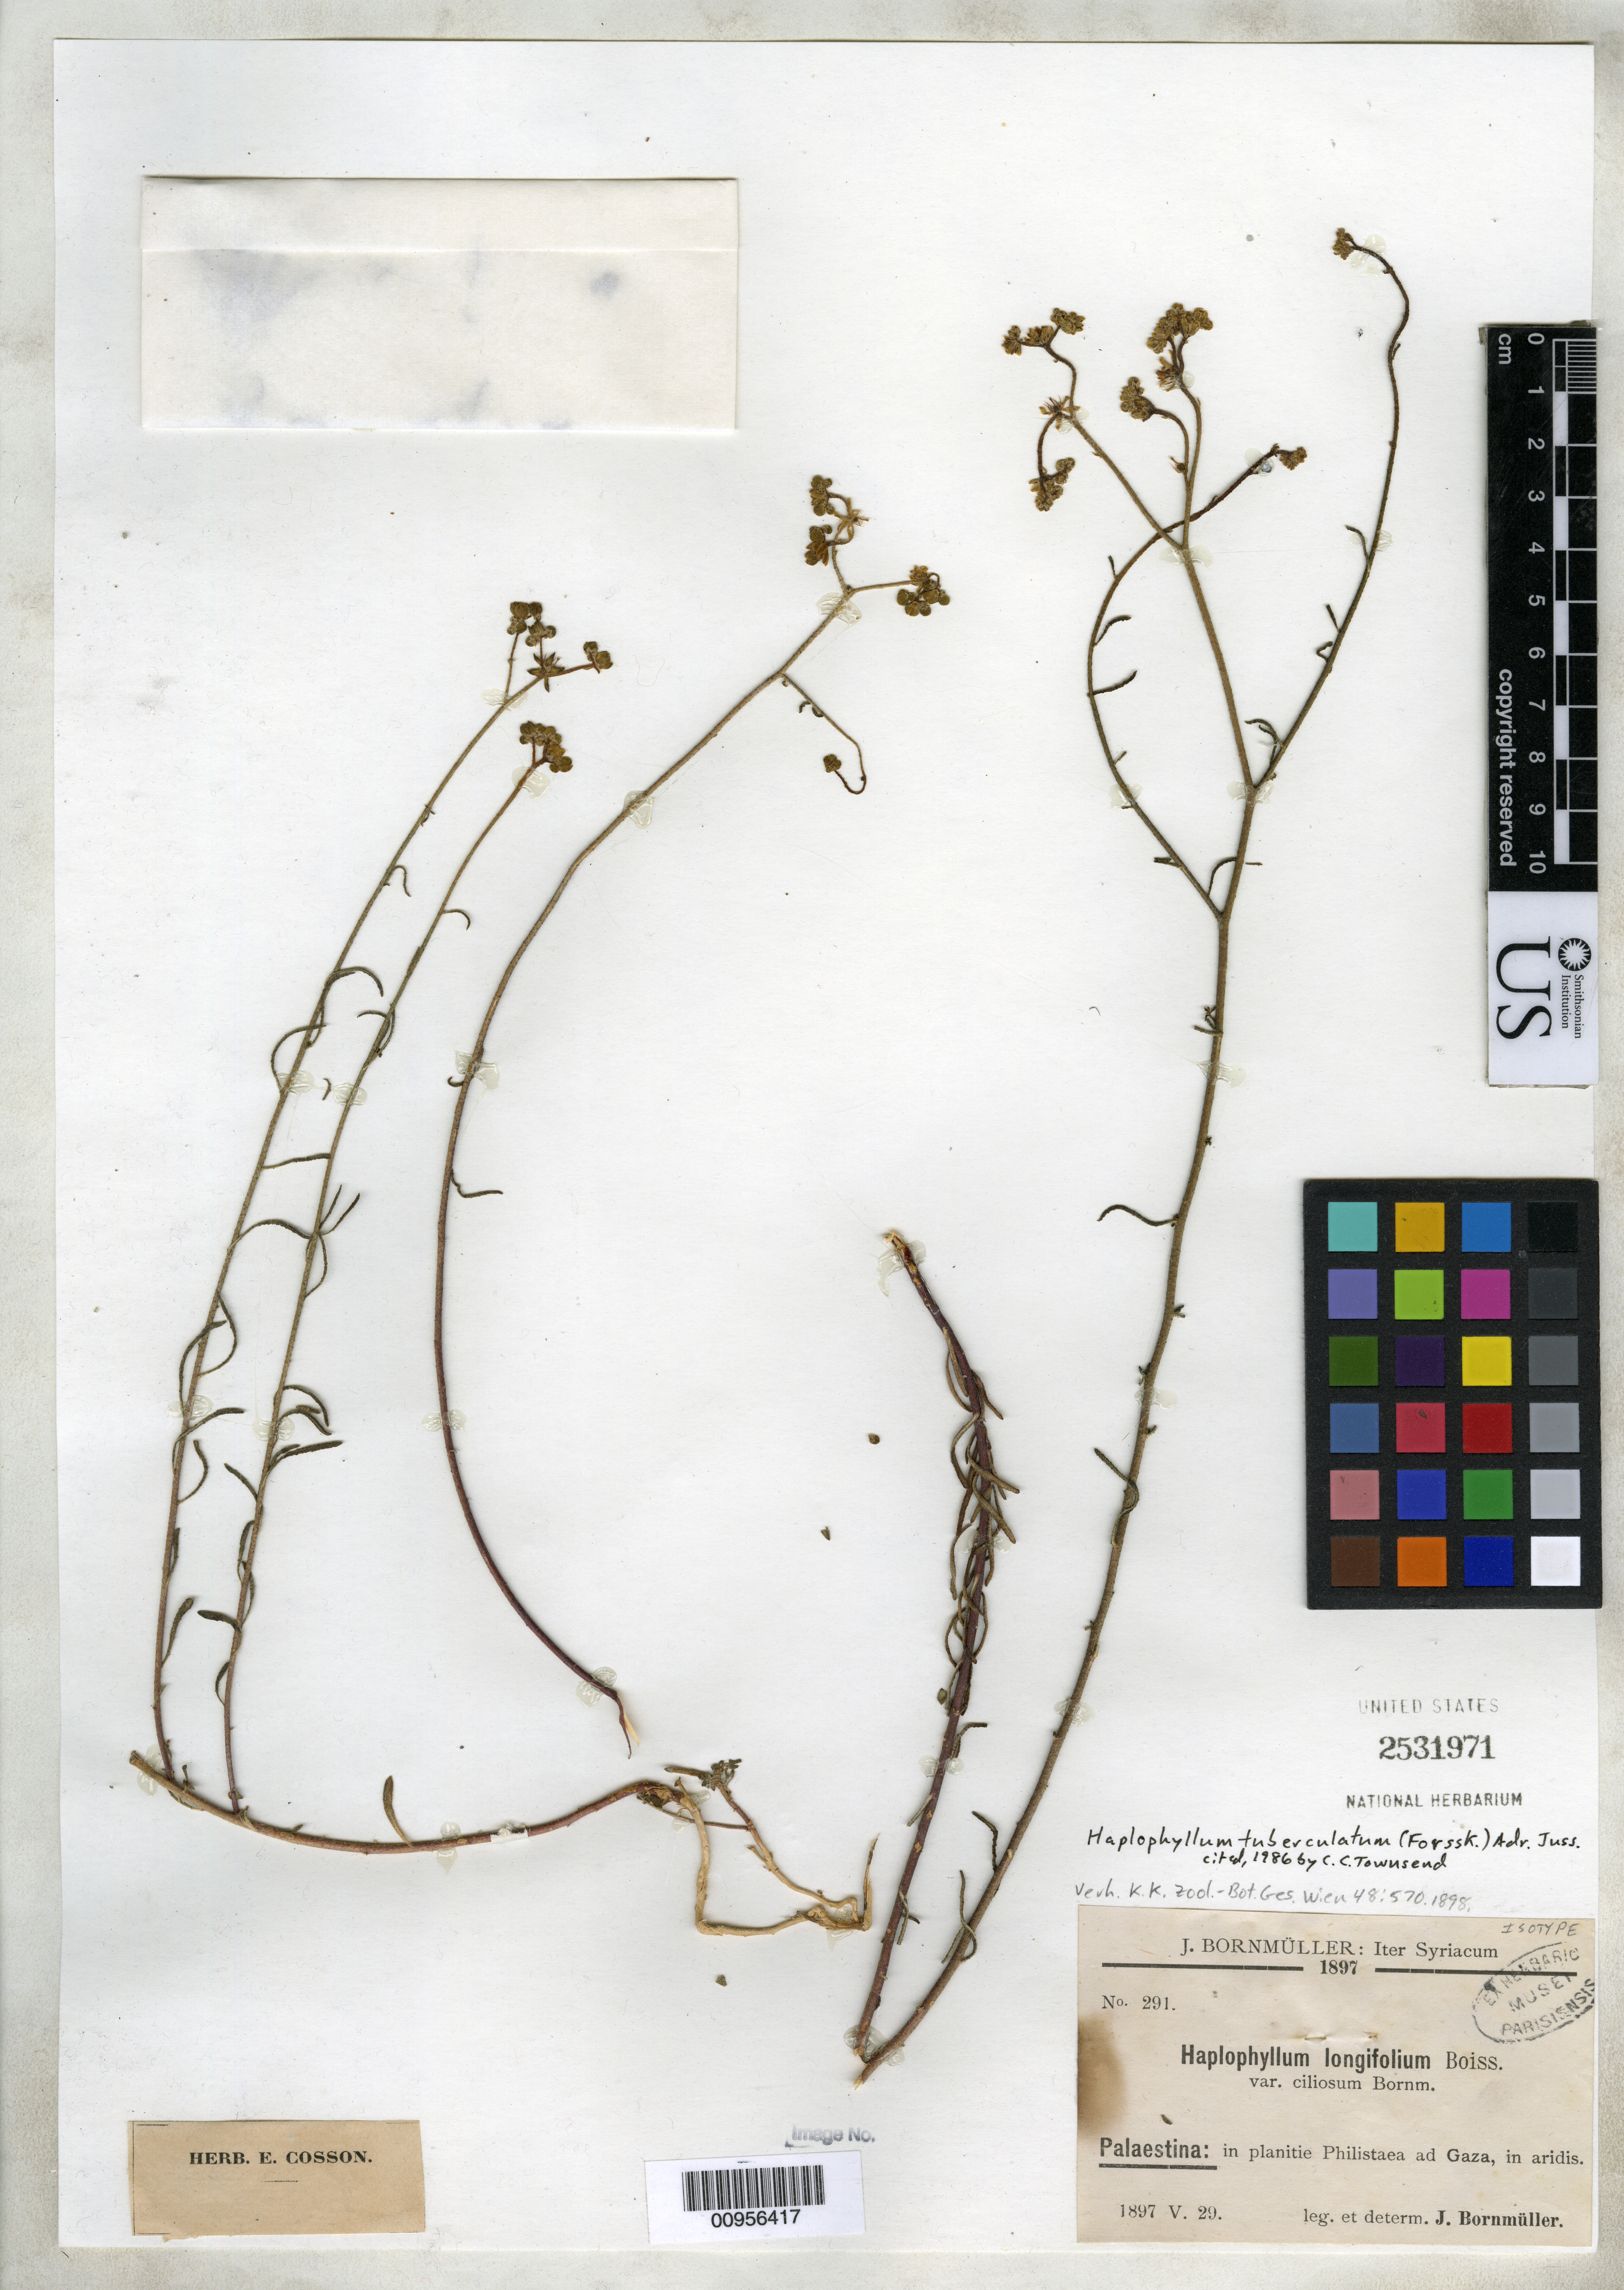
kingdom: Plantae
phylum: Tracheophyta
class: Magnoliopsida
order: Sapindales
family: Rutaceae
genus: Haplophyllum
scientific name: Haplophyllum longifolium var. ciliosum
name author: Bornm.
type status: Isotype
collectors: J. Bornmüller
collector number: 291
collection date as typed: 29 May 1897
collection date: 1897-05-29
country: Israel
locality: Palaestina: in planitie Philistaea ad Gaza, in aridis.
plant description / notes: Currently accepted name as cited by C.C. Townsend (1986).; Specimen ex herb. E. Cosson.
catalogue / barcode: US 2531971